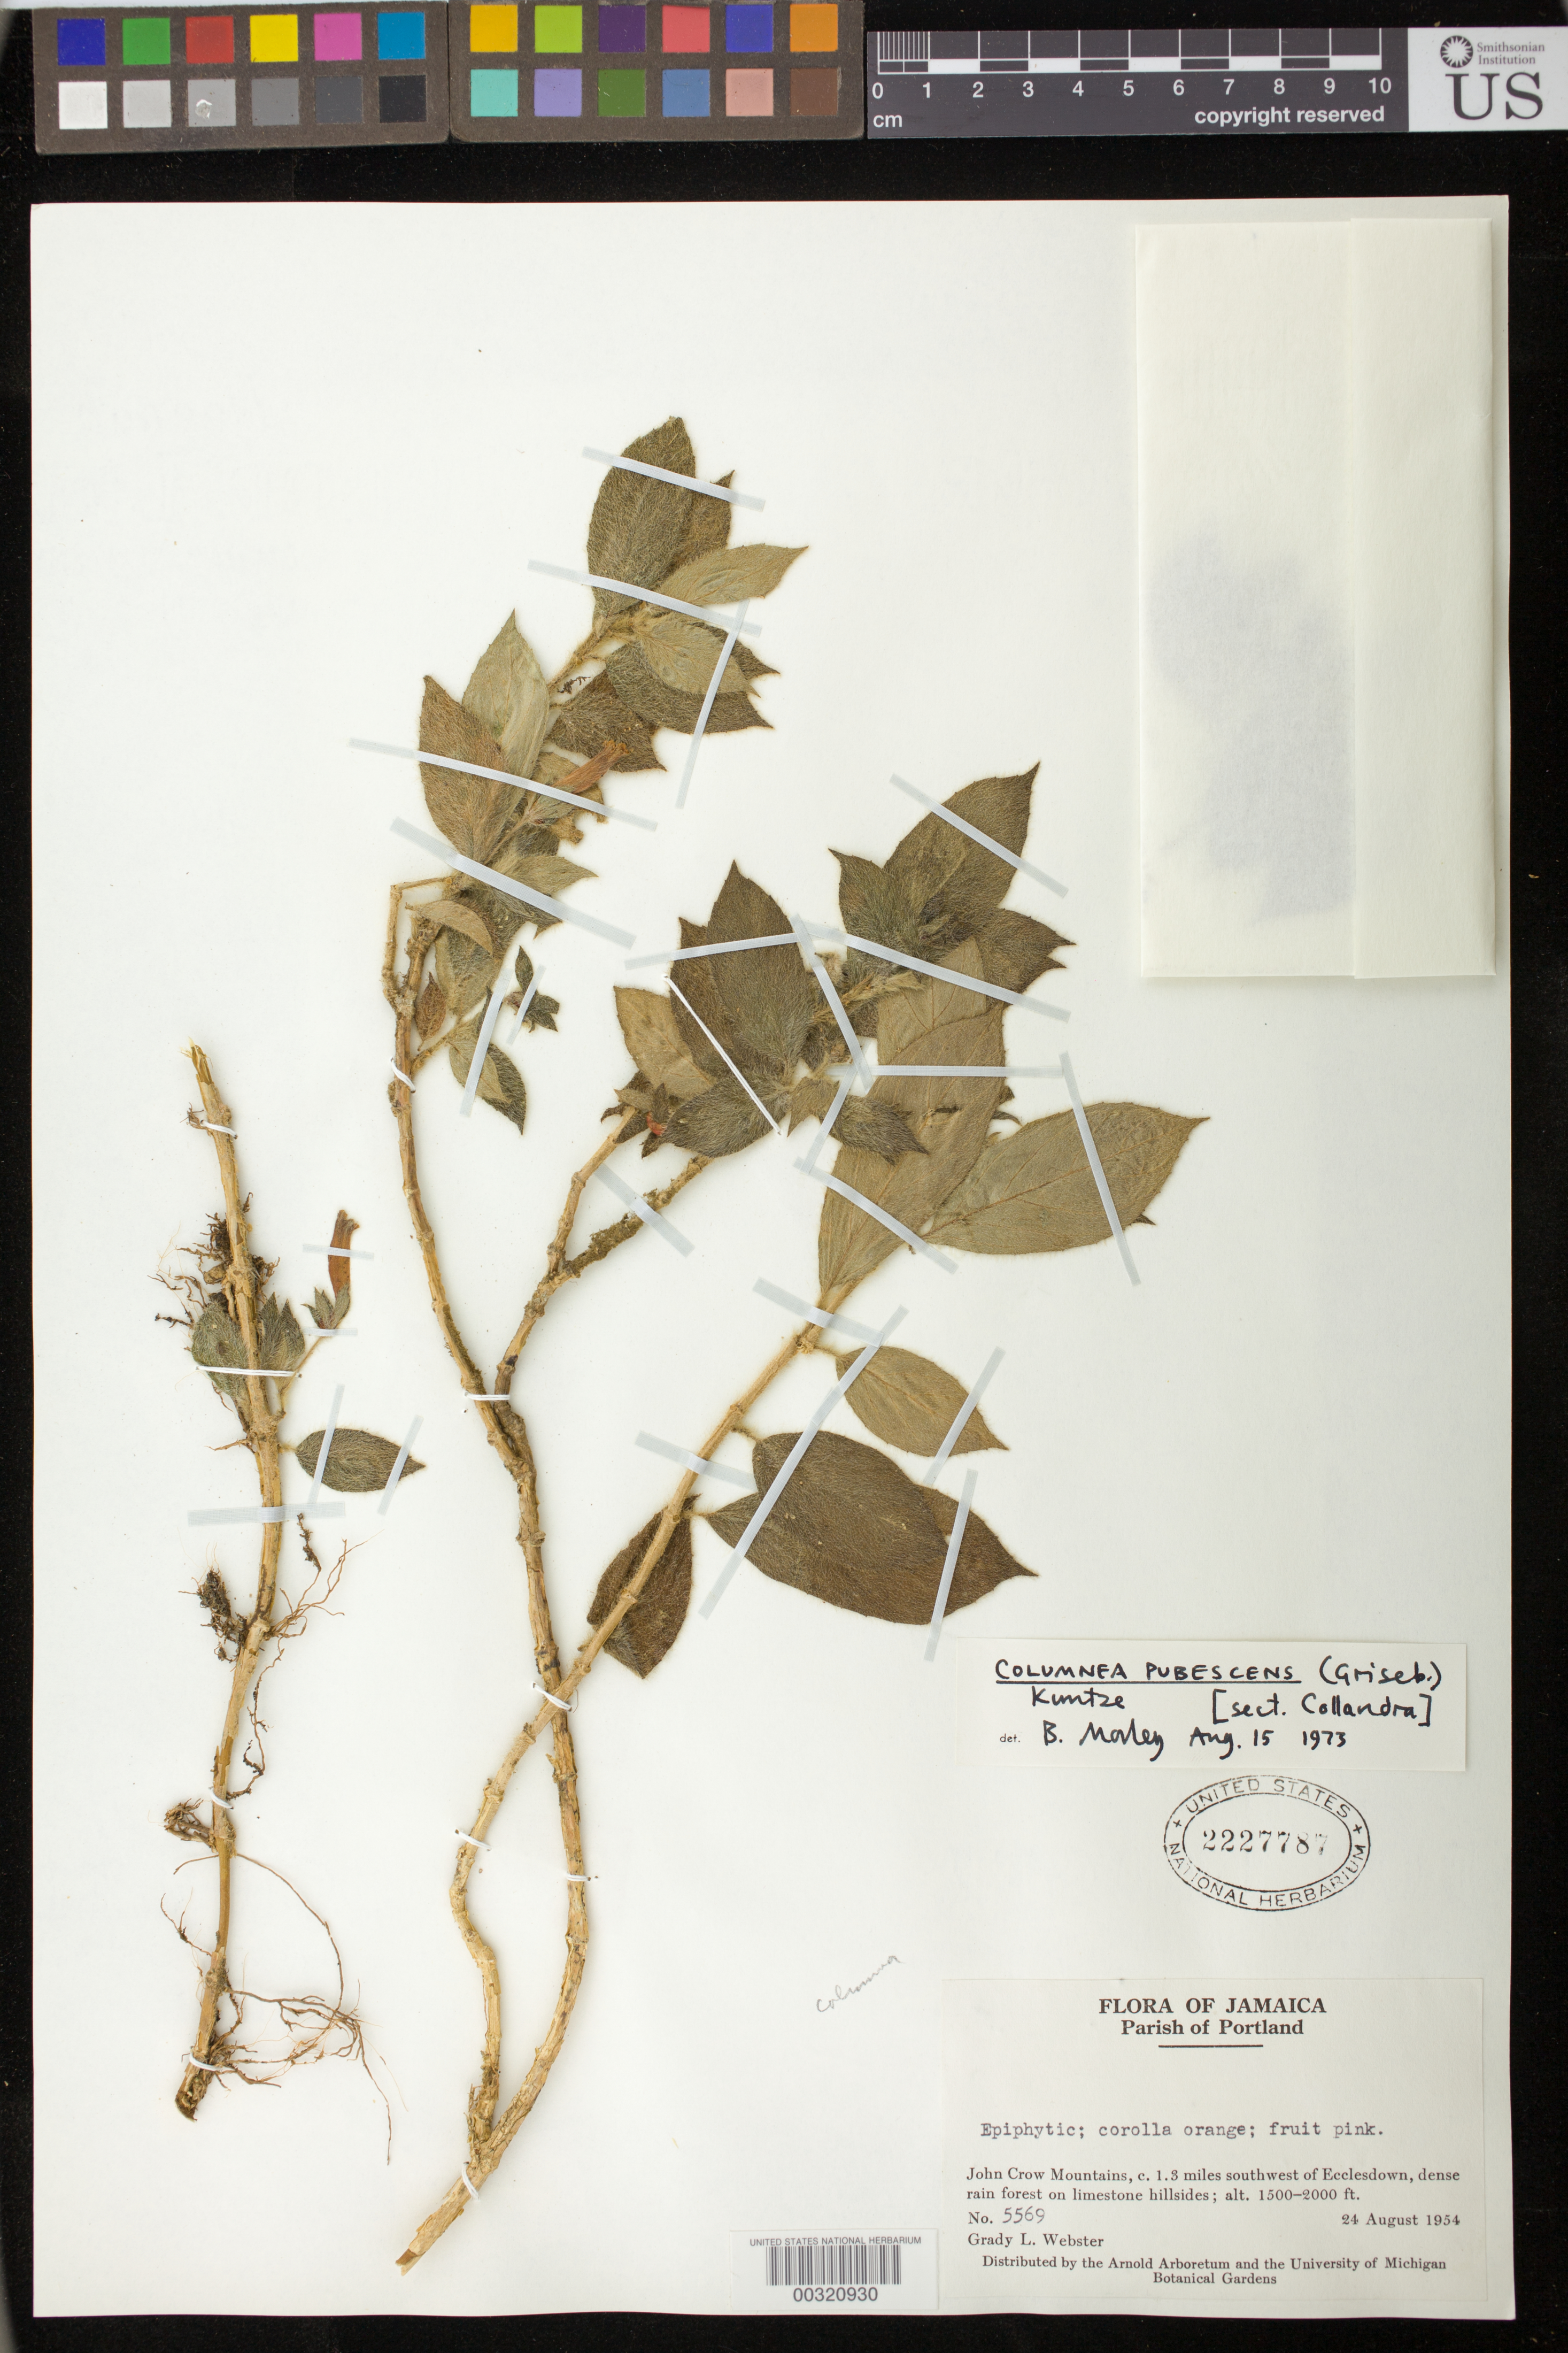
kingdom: Plantae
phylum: Tracheophyta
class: Magnoliopsida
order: Lamiales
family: Gesneriaceae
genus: Columnea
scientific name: Columnea pubescens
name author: (Griseb.) Kuntze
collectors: G. L. Webster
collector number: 5569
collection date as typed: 24 Aug 1954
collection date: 1954-08-24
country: Jamaica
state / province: Portland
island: Jamaica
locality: John Crow Mountains, ca. 1.3 mi SW of Ecclesdown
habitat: Dense rain forest on limestone hillsides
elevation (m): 457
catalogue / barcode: US 2227787